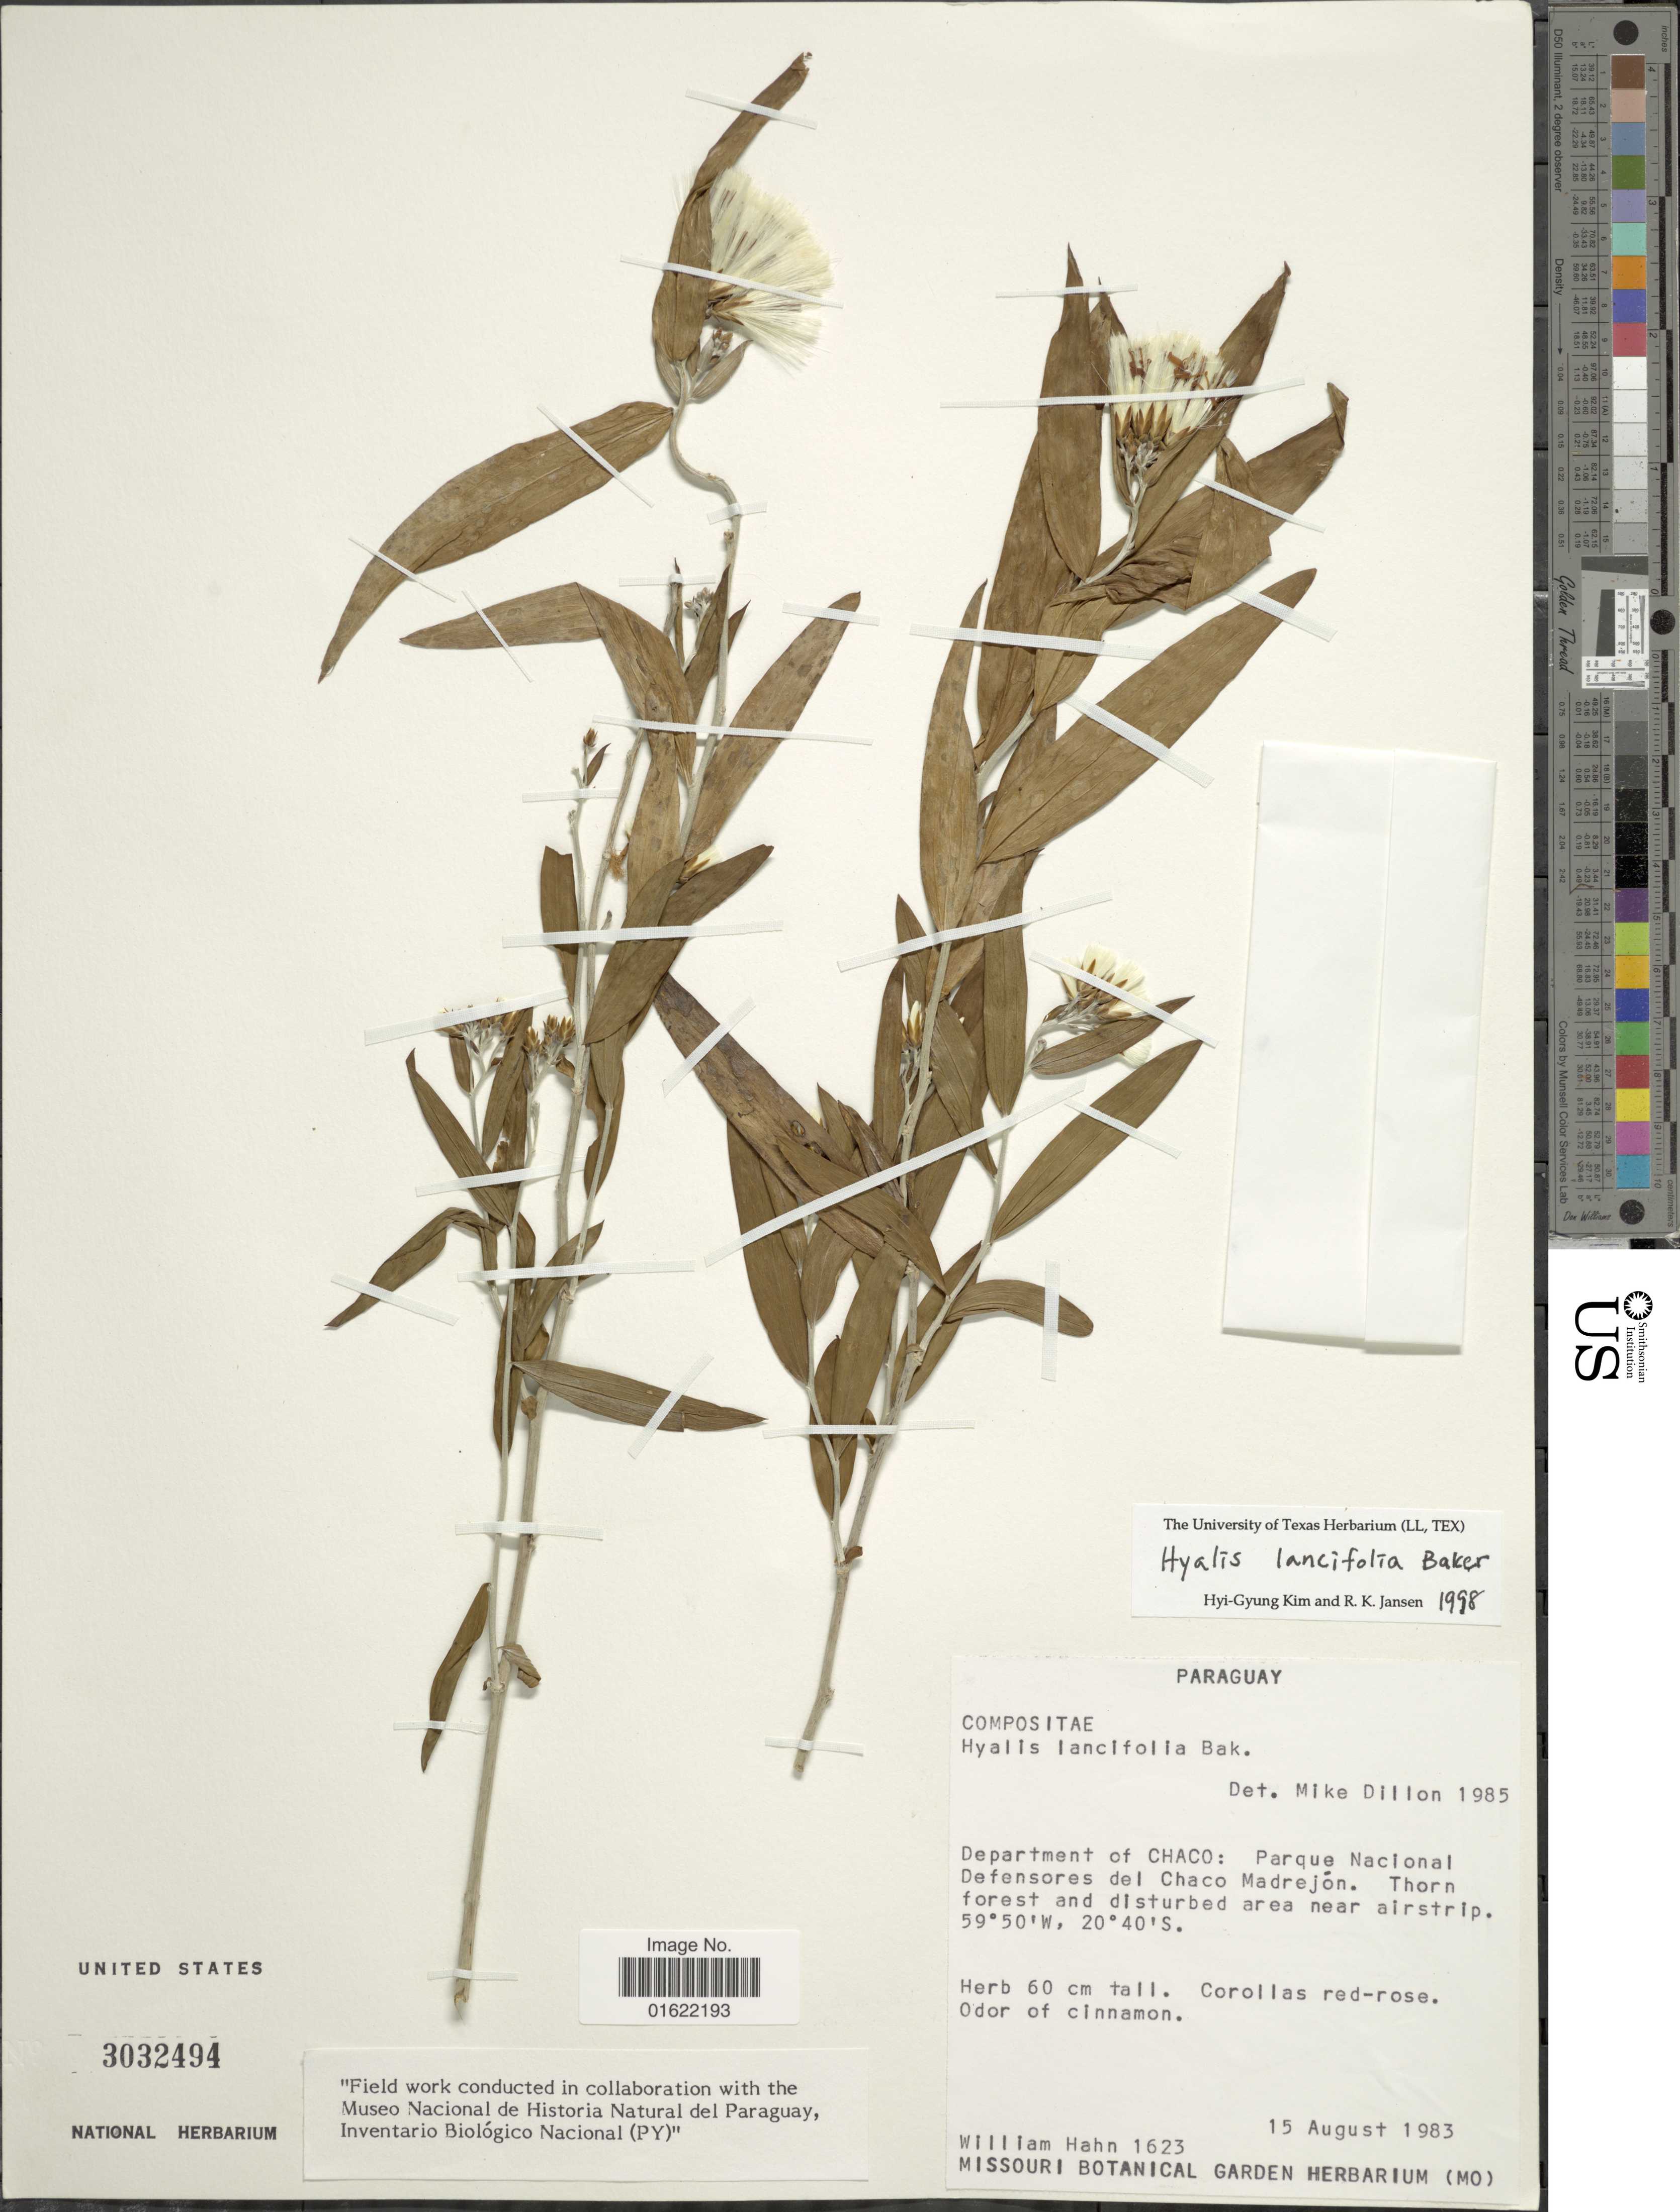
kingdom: Plantae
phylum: Tracheophyta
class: Magnoliopsida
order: Asterales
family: Asteraceae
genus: Hyalis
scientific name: Hyalis lancifolia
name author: Baker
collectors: M. Hahn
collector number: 1623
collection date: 1983-08-15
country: Paraguay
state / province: Chaco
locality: Parque Nacional Defensores del Chaco Madrejon. Thorn forest and disturbed area near airstrip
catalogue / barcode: US 3032494